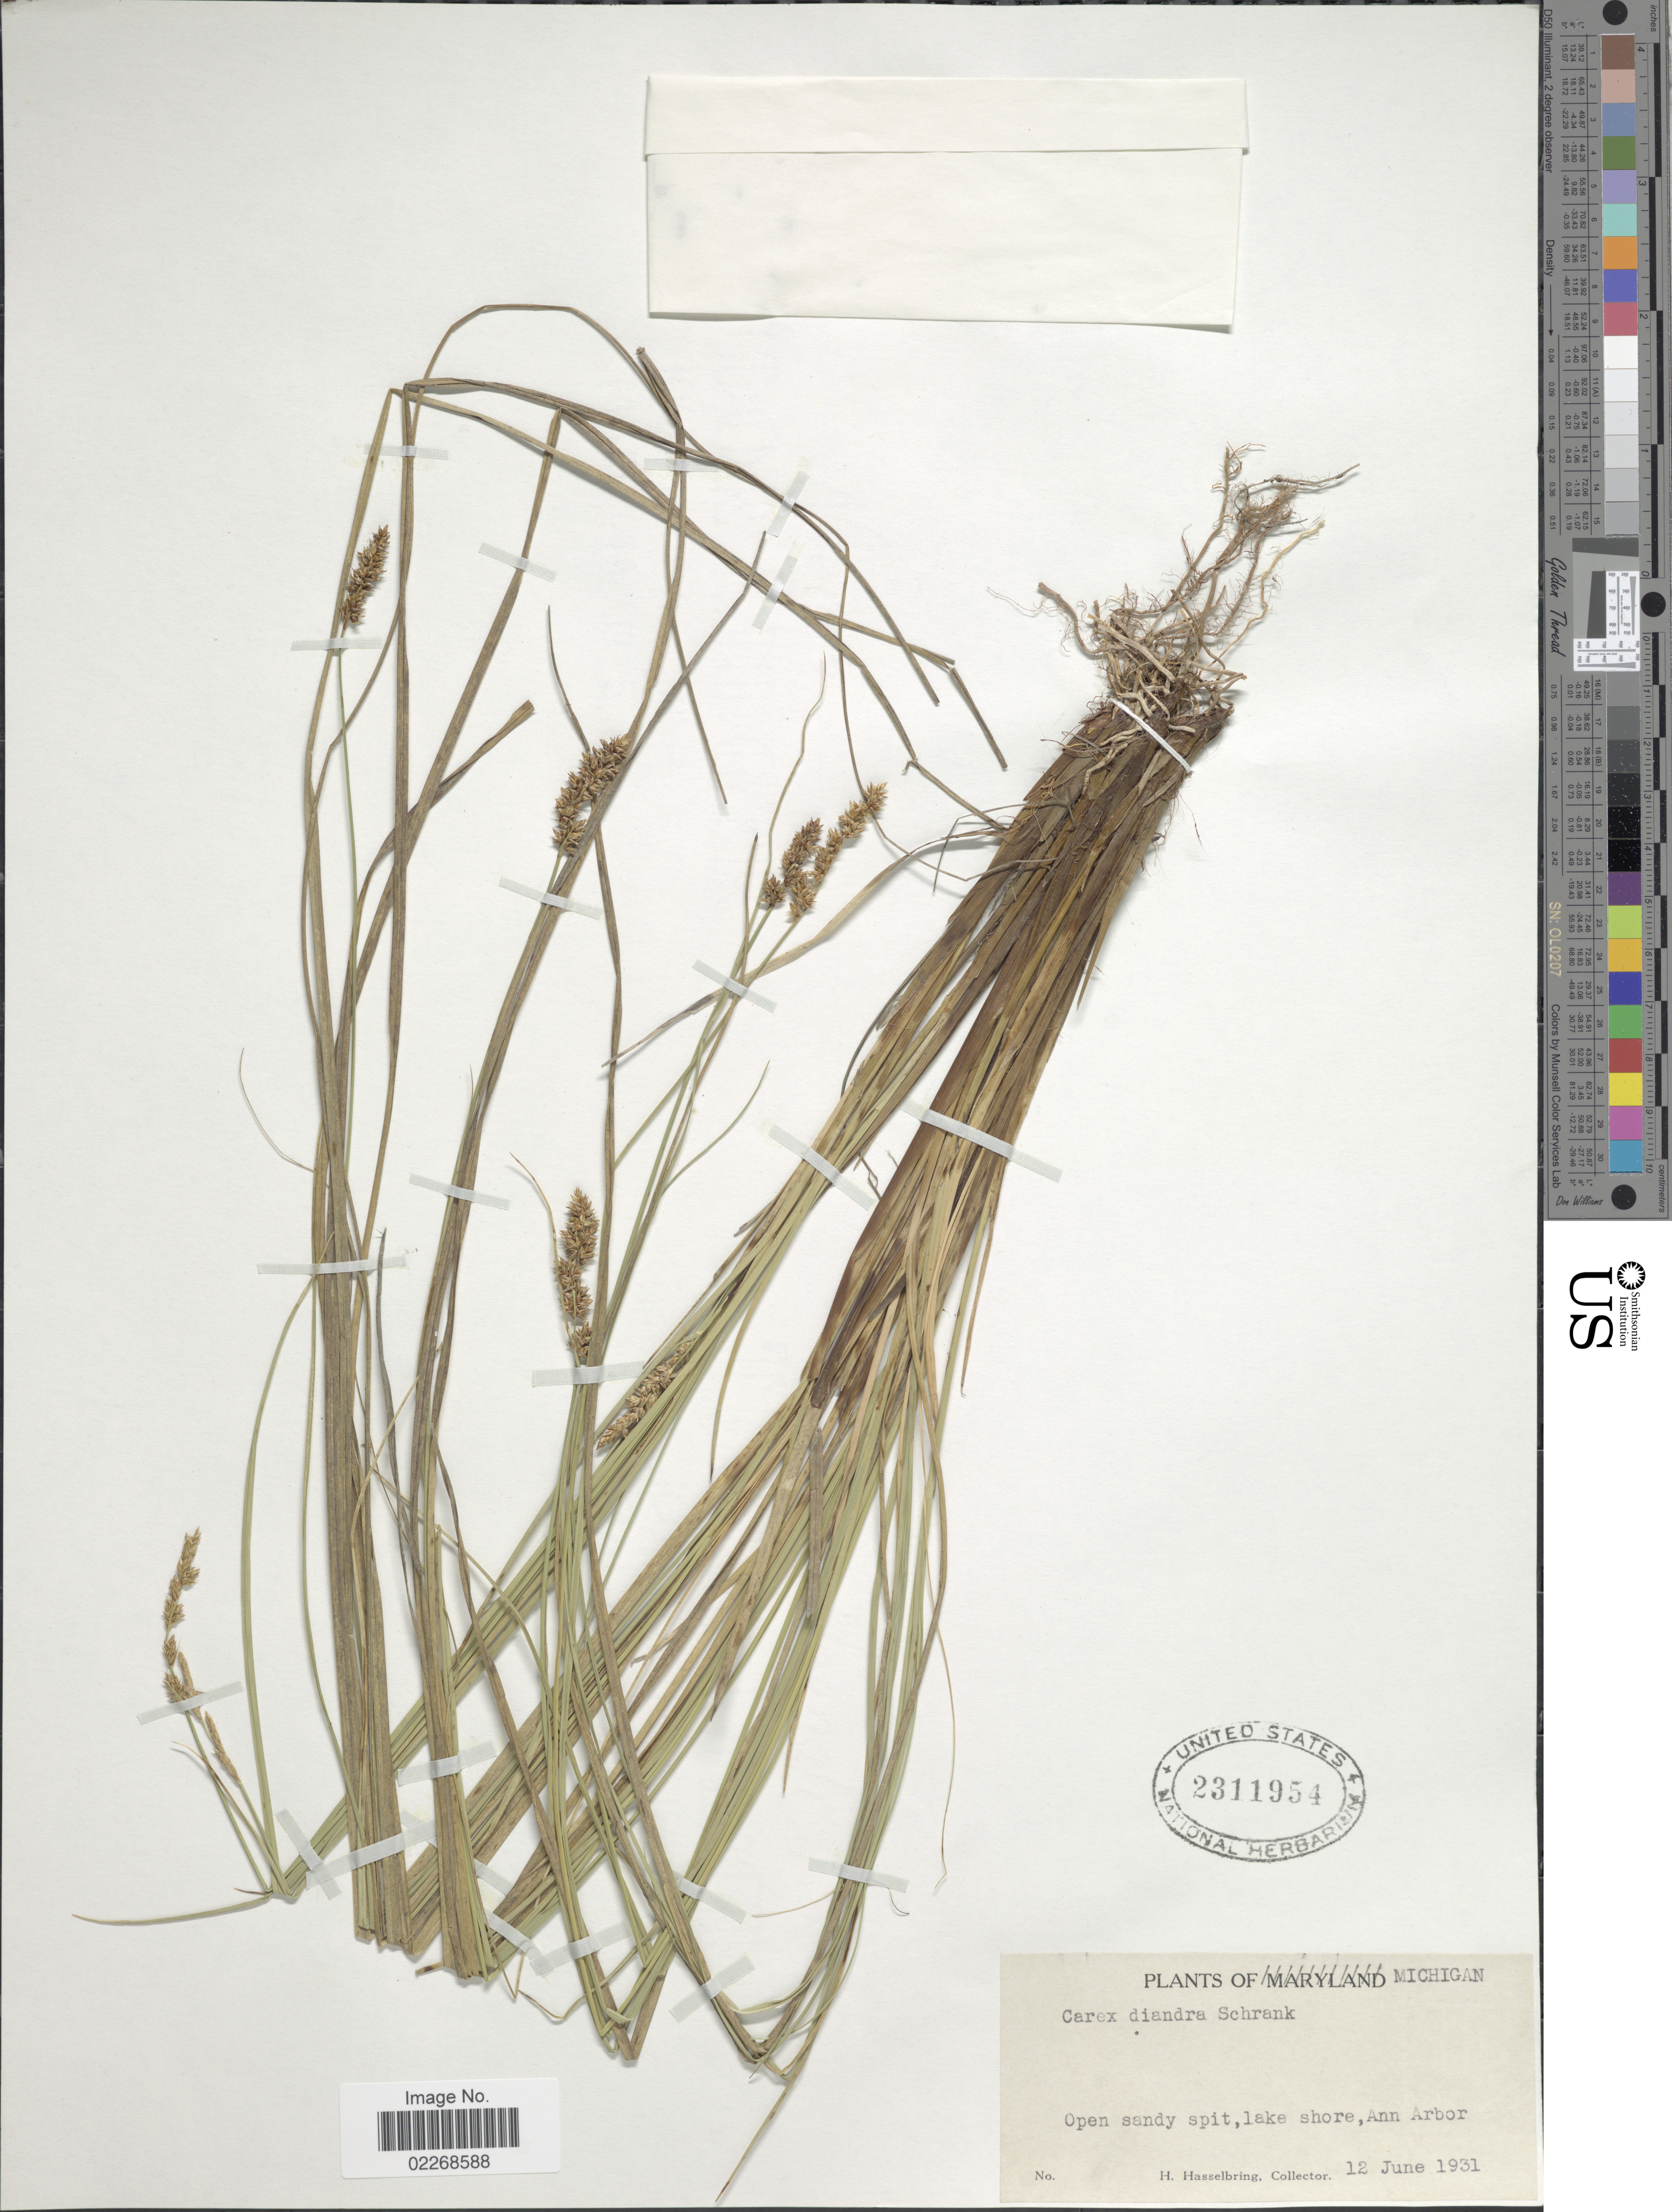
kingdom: Plantae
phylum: Tracheophyta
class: Liliopsida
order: Poales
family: Cyperaceae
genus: Carex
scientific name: Carex diandra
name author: Schrank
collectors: H. Hasselbring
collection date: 1931-06-12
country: United States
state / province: Michigan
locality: Open sandy split, lake shore, Ann Arbor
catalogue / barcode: US 2311954